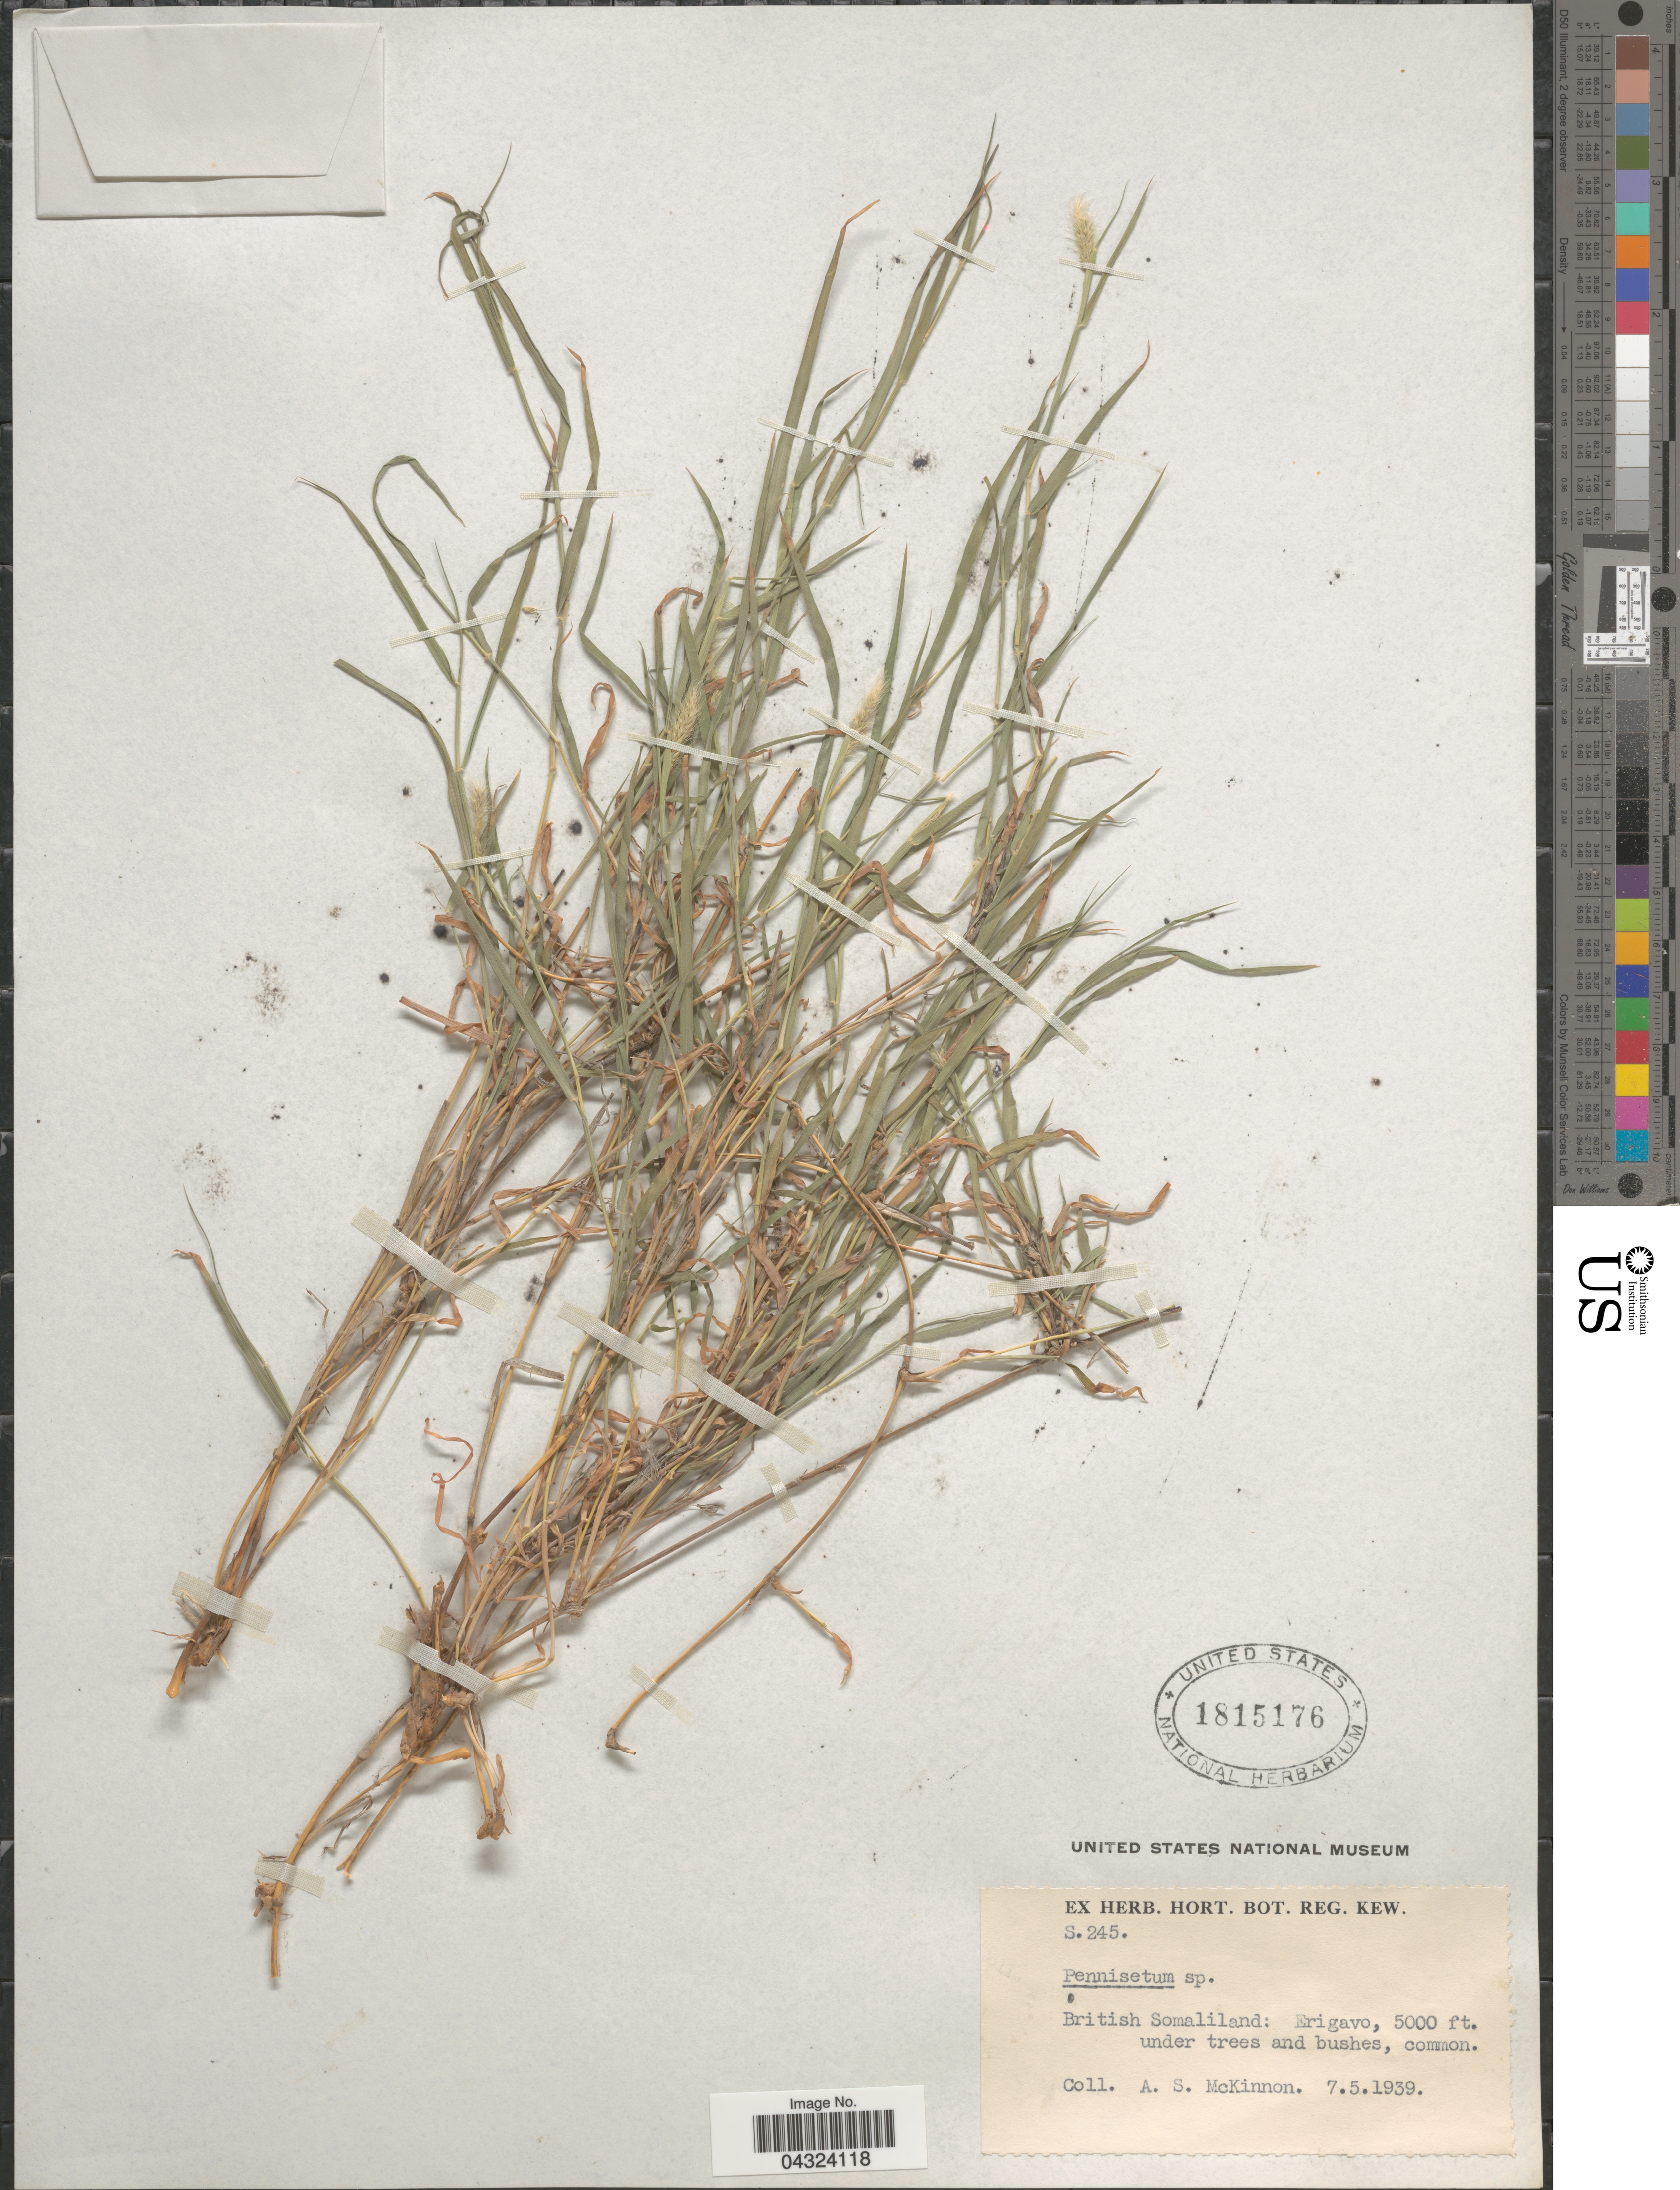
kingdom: Plantae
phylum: Tracheophyta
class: Liliopsida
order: Poales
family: Poaceae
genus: Cenchrus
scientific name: Cenchrus sp.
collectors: A. Mckinnon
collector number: S.245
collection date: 1939-05-07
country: Somalia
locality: British Somaliland: Erigavo.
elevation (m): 1524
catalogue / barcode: US 1815176